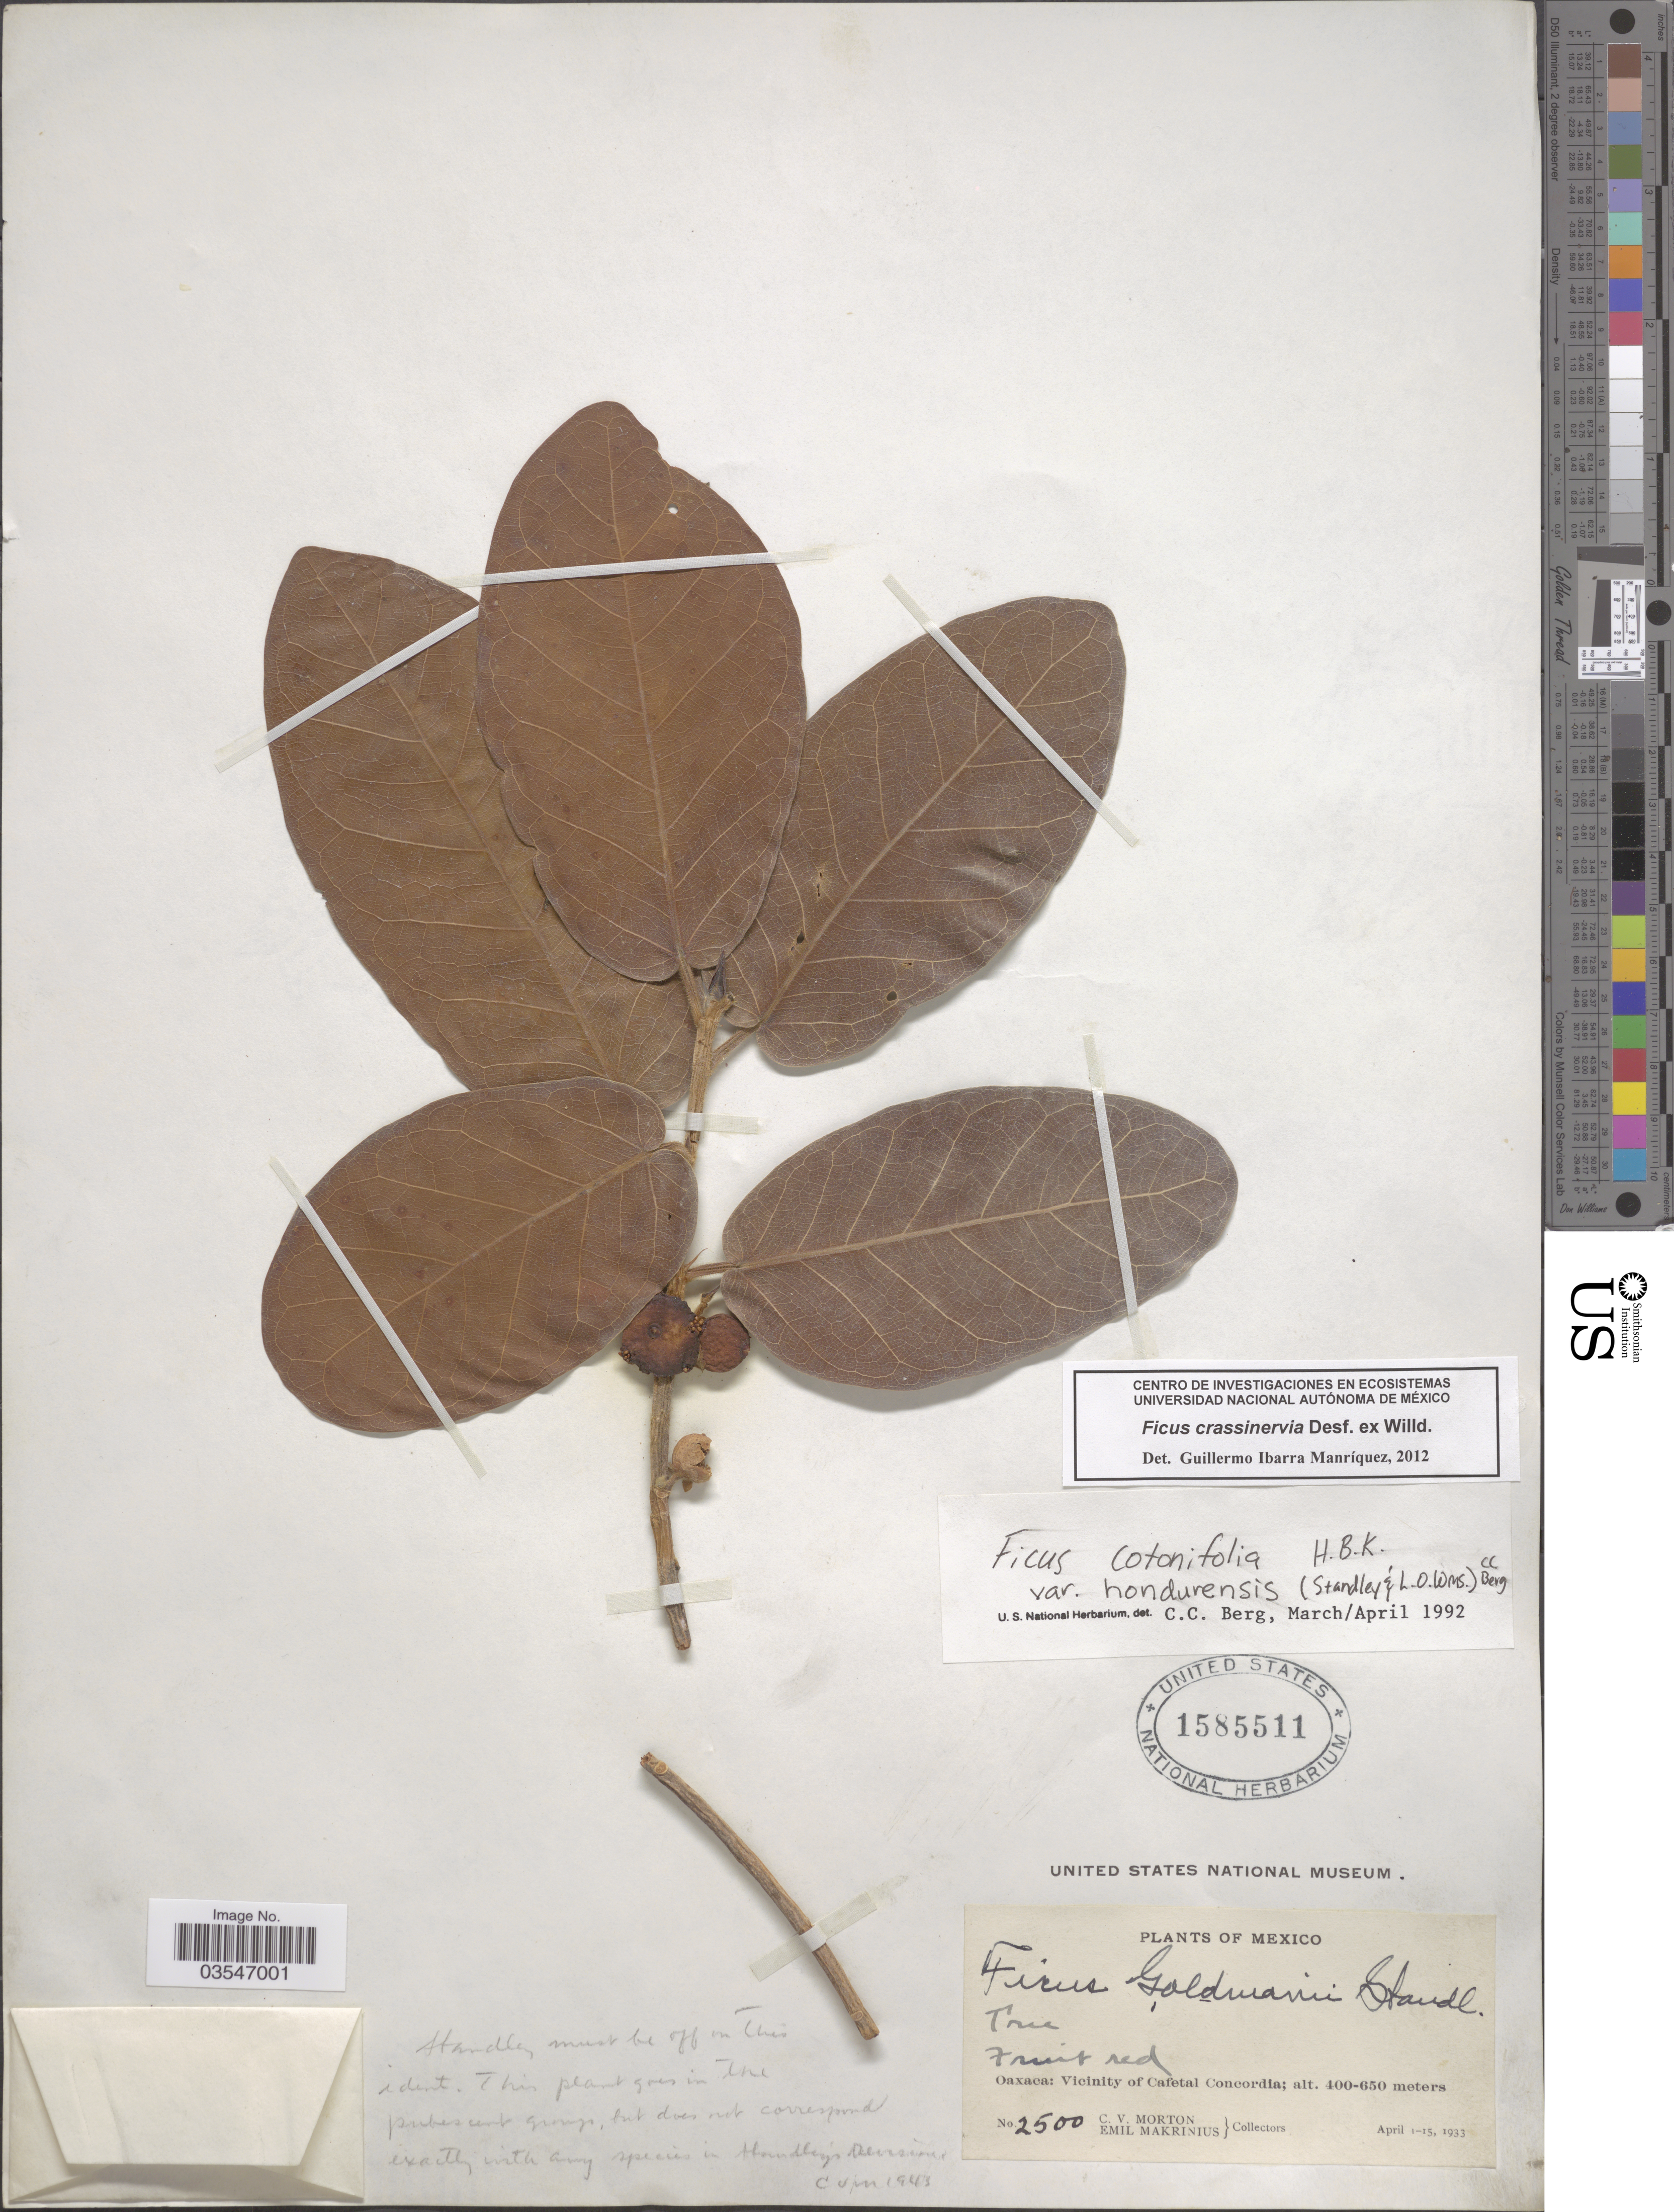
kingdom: Plantae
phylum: Tracheophyta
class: Magnoliopsida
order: Rosales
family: Moraceae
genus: Ficus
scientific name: Ficus crassinervia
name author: Desf. ex Willd.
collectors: C. V. Morton & E. Makrinius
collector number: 2500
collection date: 1933-04-02/1933-04-15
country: Mexico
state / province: Oaxaca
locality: Vicinity of Cafetal Concordia.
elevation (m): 400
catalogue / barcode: US 1585511